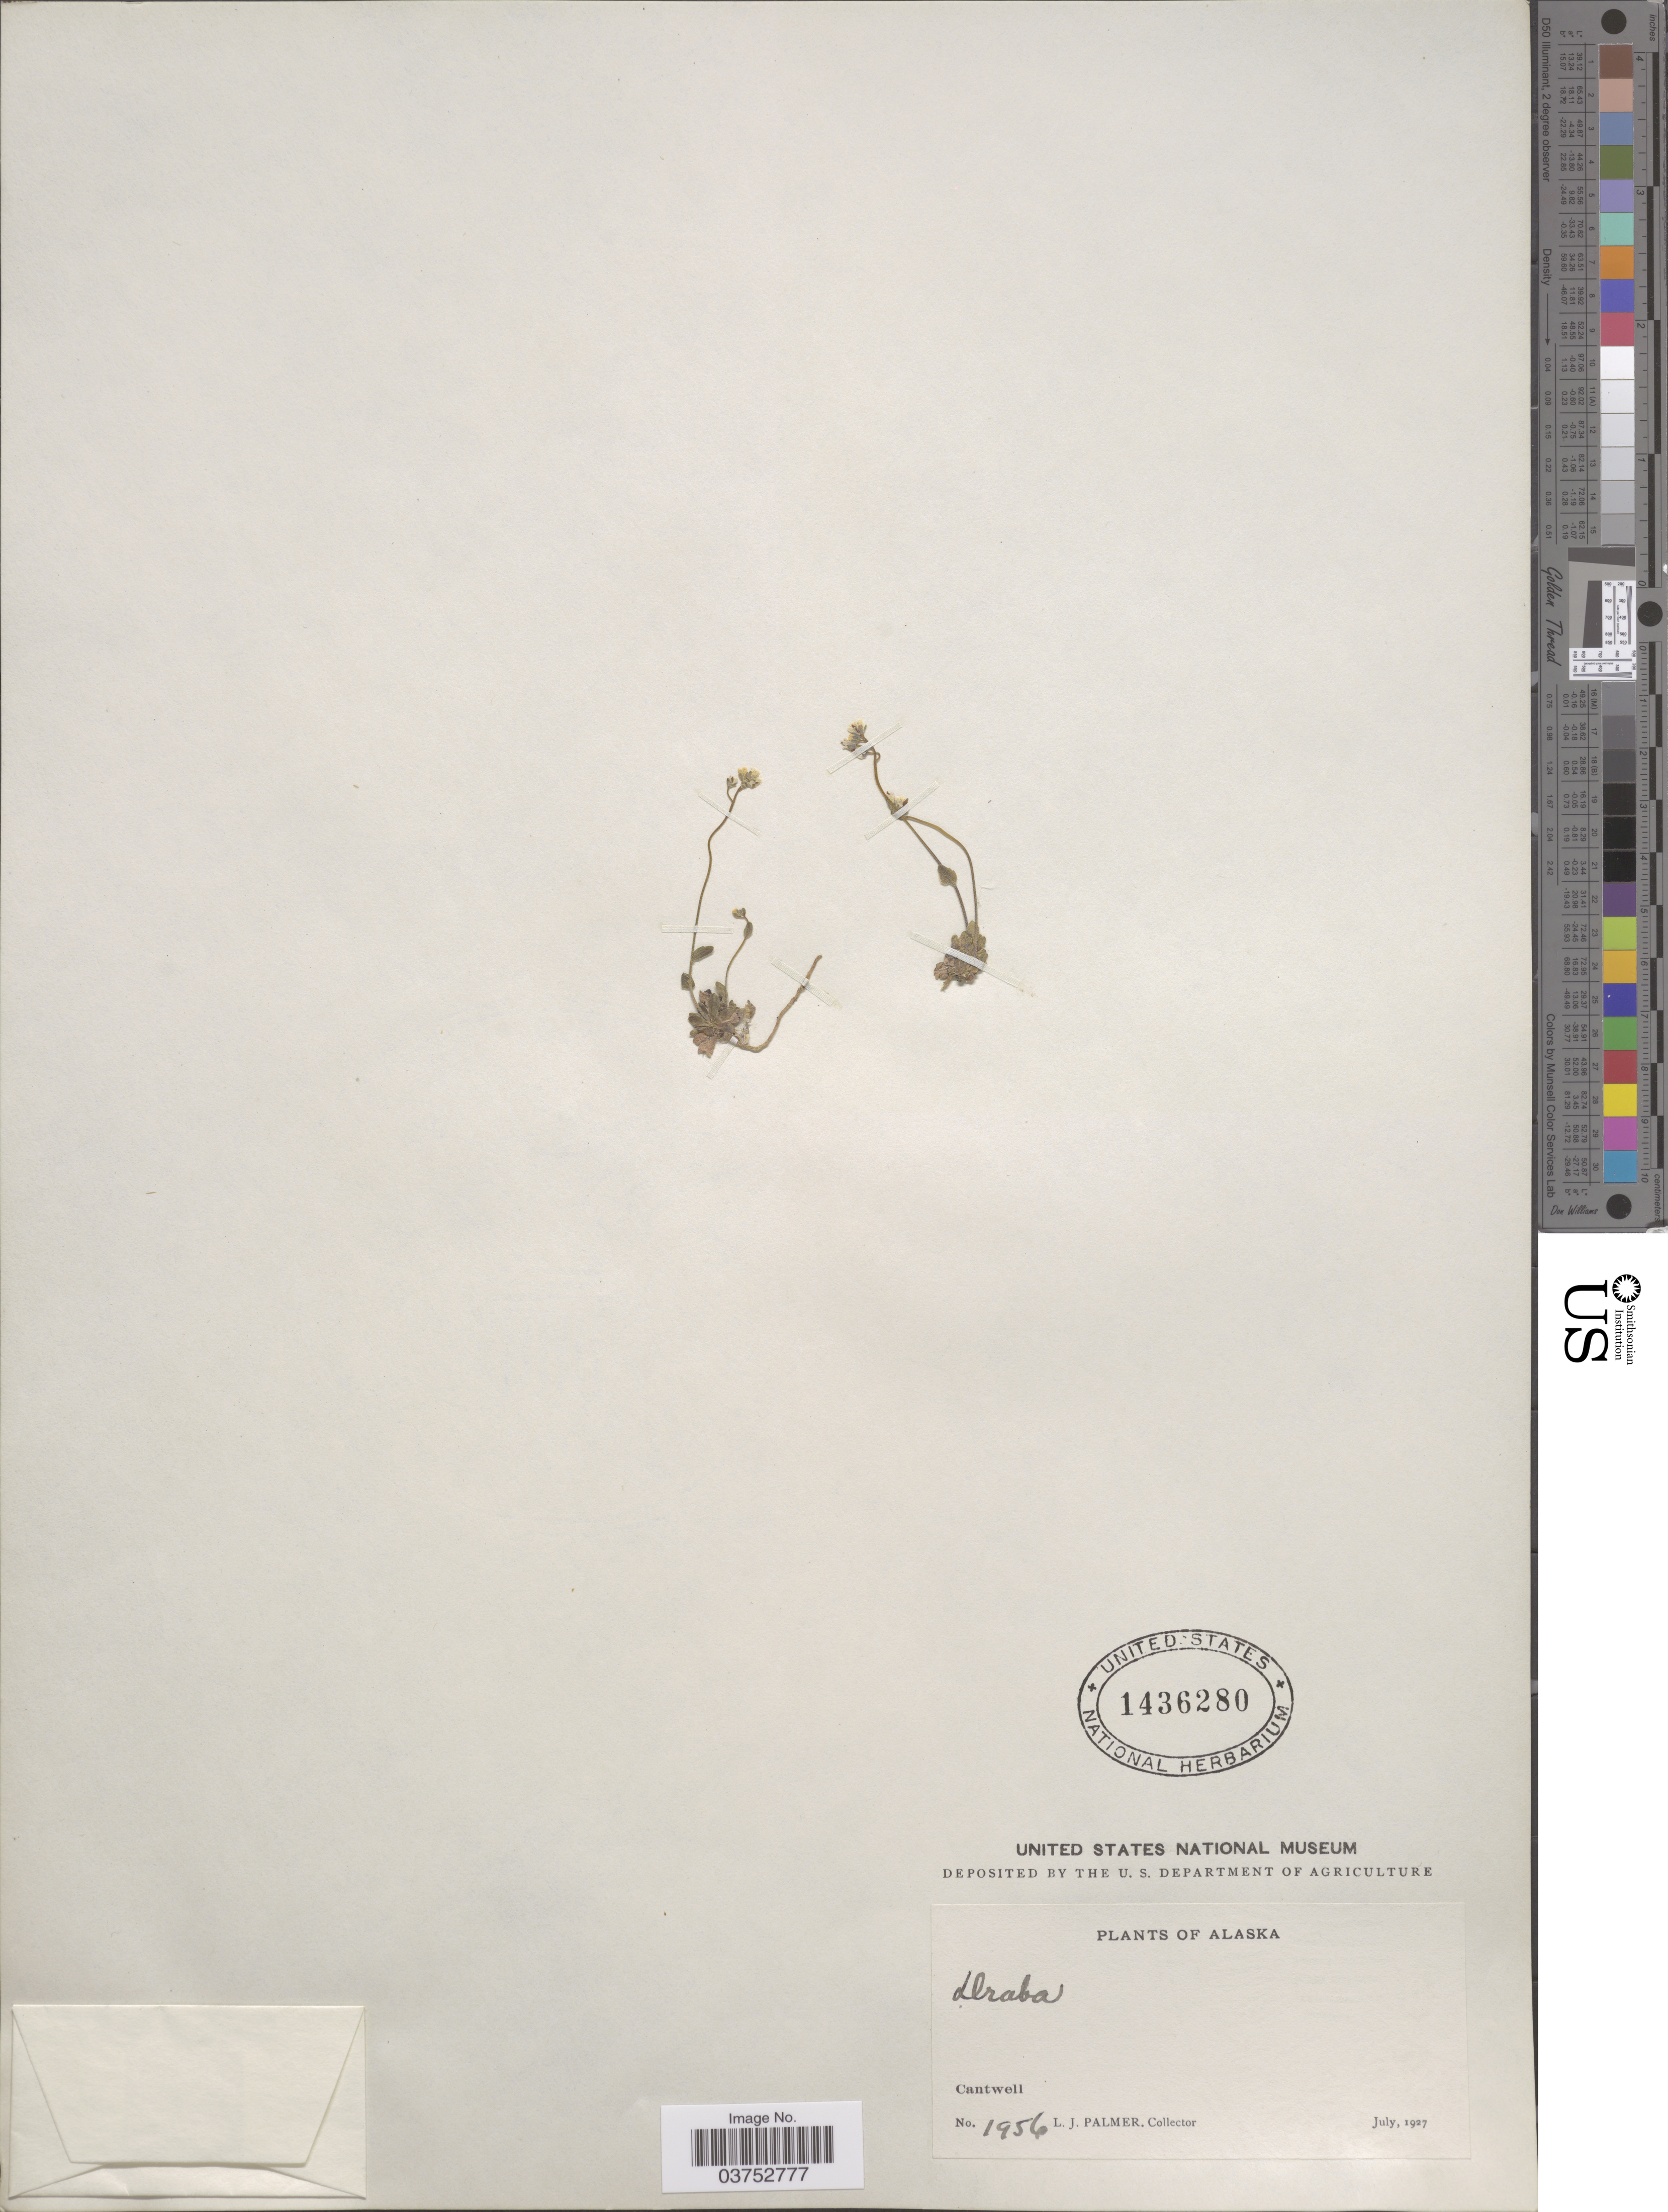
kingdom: Plantae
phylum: Tracheophyta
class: Magnoliopsida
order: Brassicales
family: Brassicaceae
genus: Draba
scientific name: Draba sp.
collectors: L. J. Palmer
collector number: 1956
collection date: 1927-07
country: United States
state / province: Alaska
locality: Cantwell.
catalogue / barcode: US 1436280